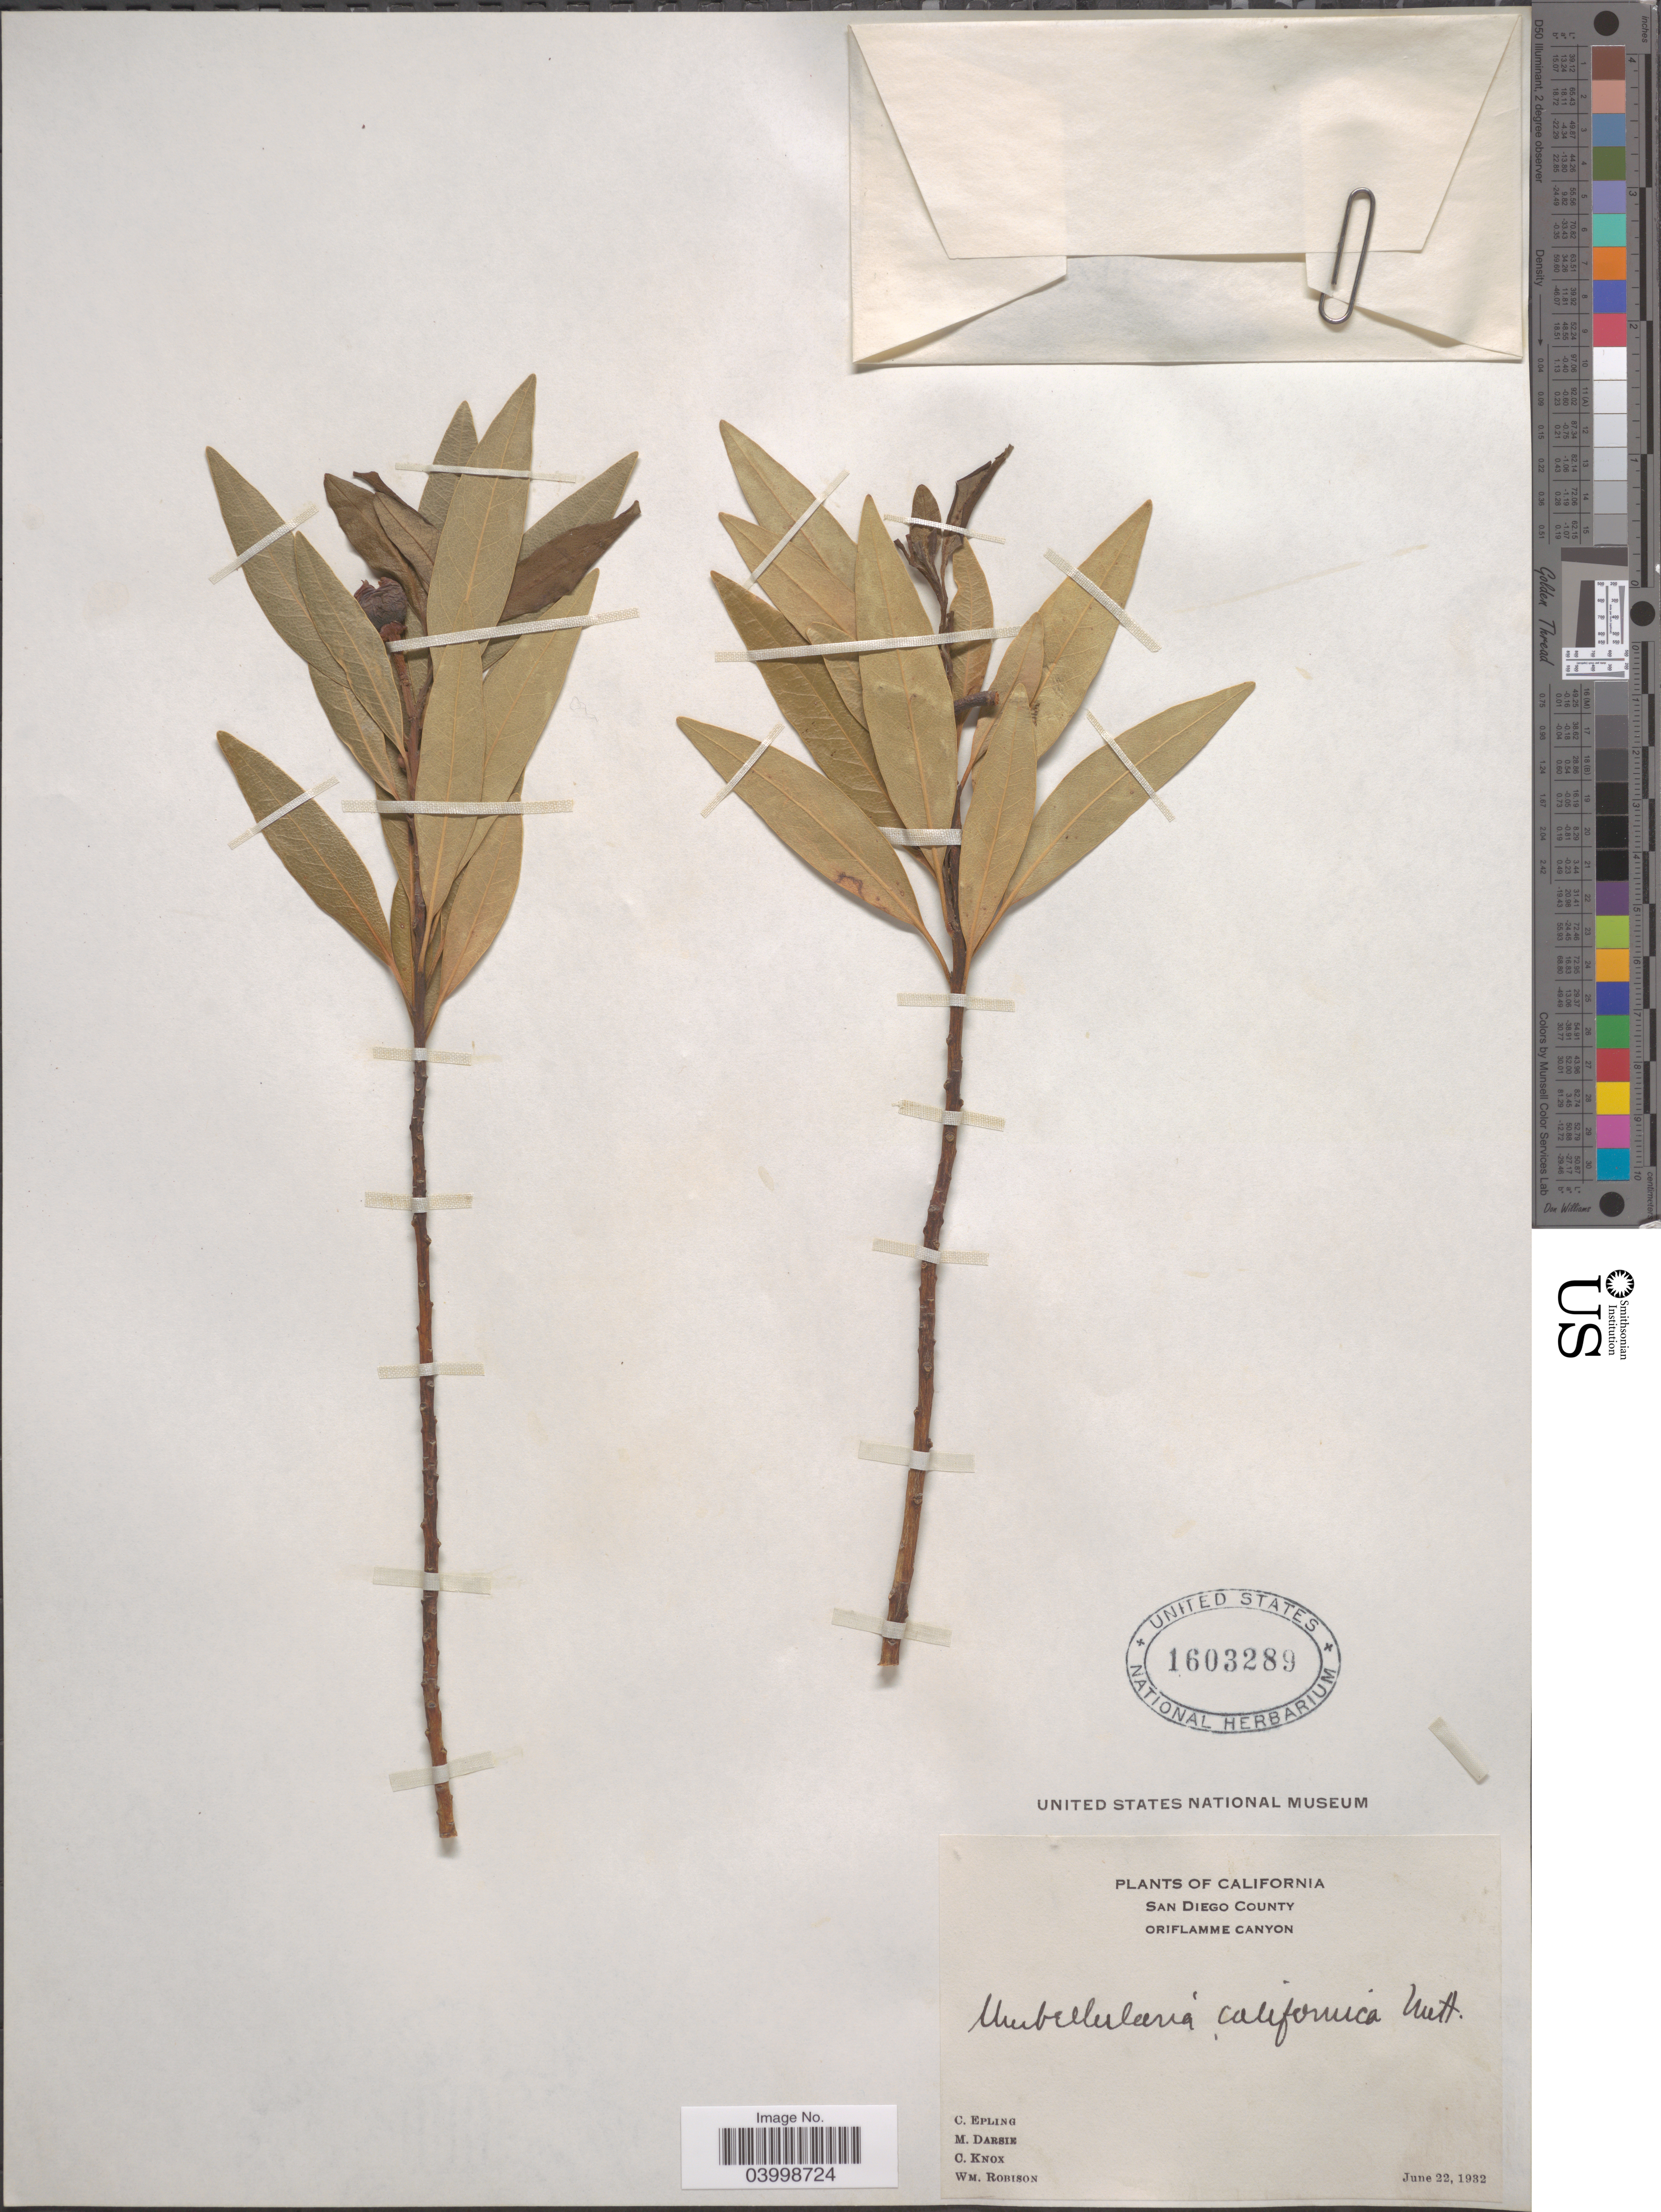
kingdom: Plantae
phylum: Tracheophyta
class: Magnoliopsida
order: Laurales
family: Lauraceae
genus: Umbellularia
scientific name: Umbellularia californica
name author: (Hook. & Arn.) Nutt.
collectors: C. C. Epling, M. Darsie, C. Knox & W. Robison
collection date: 1932-06-22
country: United States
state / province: California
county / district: San Diego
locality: San Diego County. Oriflamme canyon.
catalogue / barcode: US 1603289